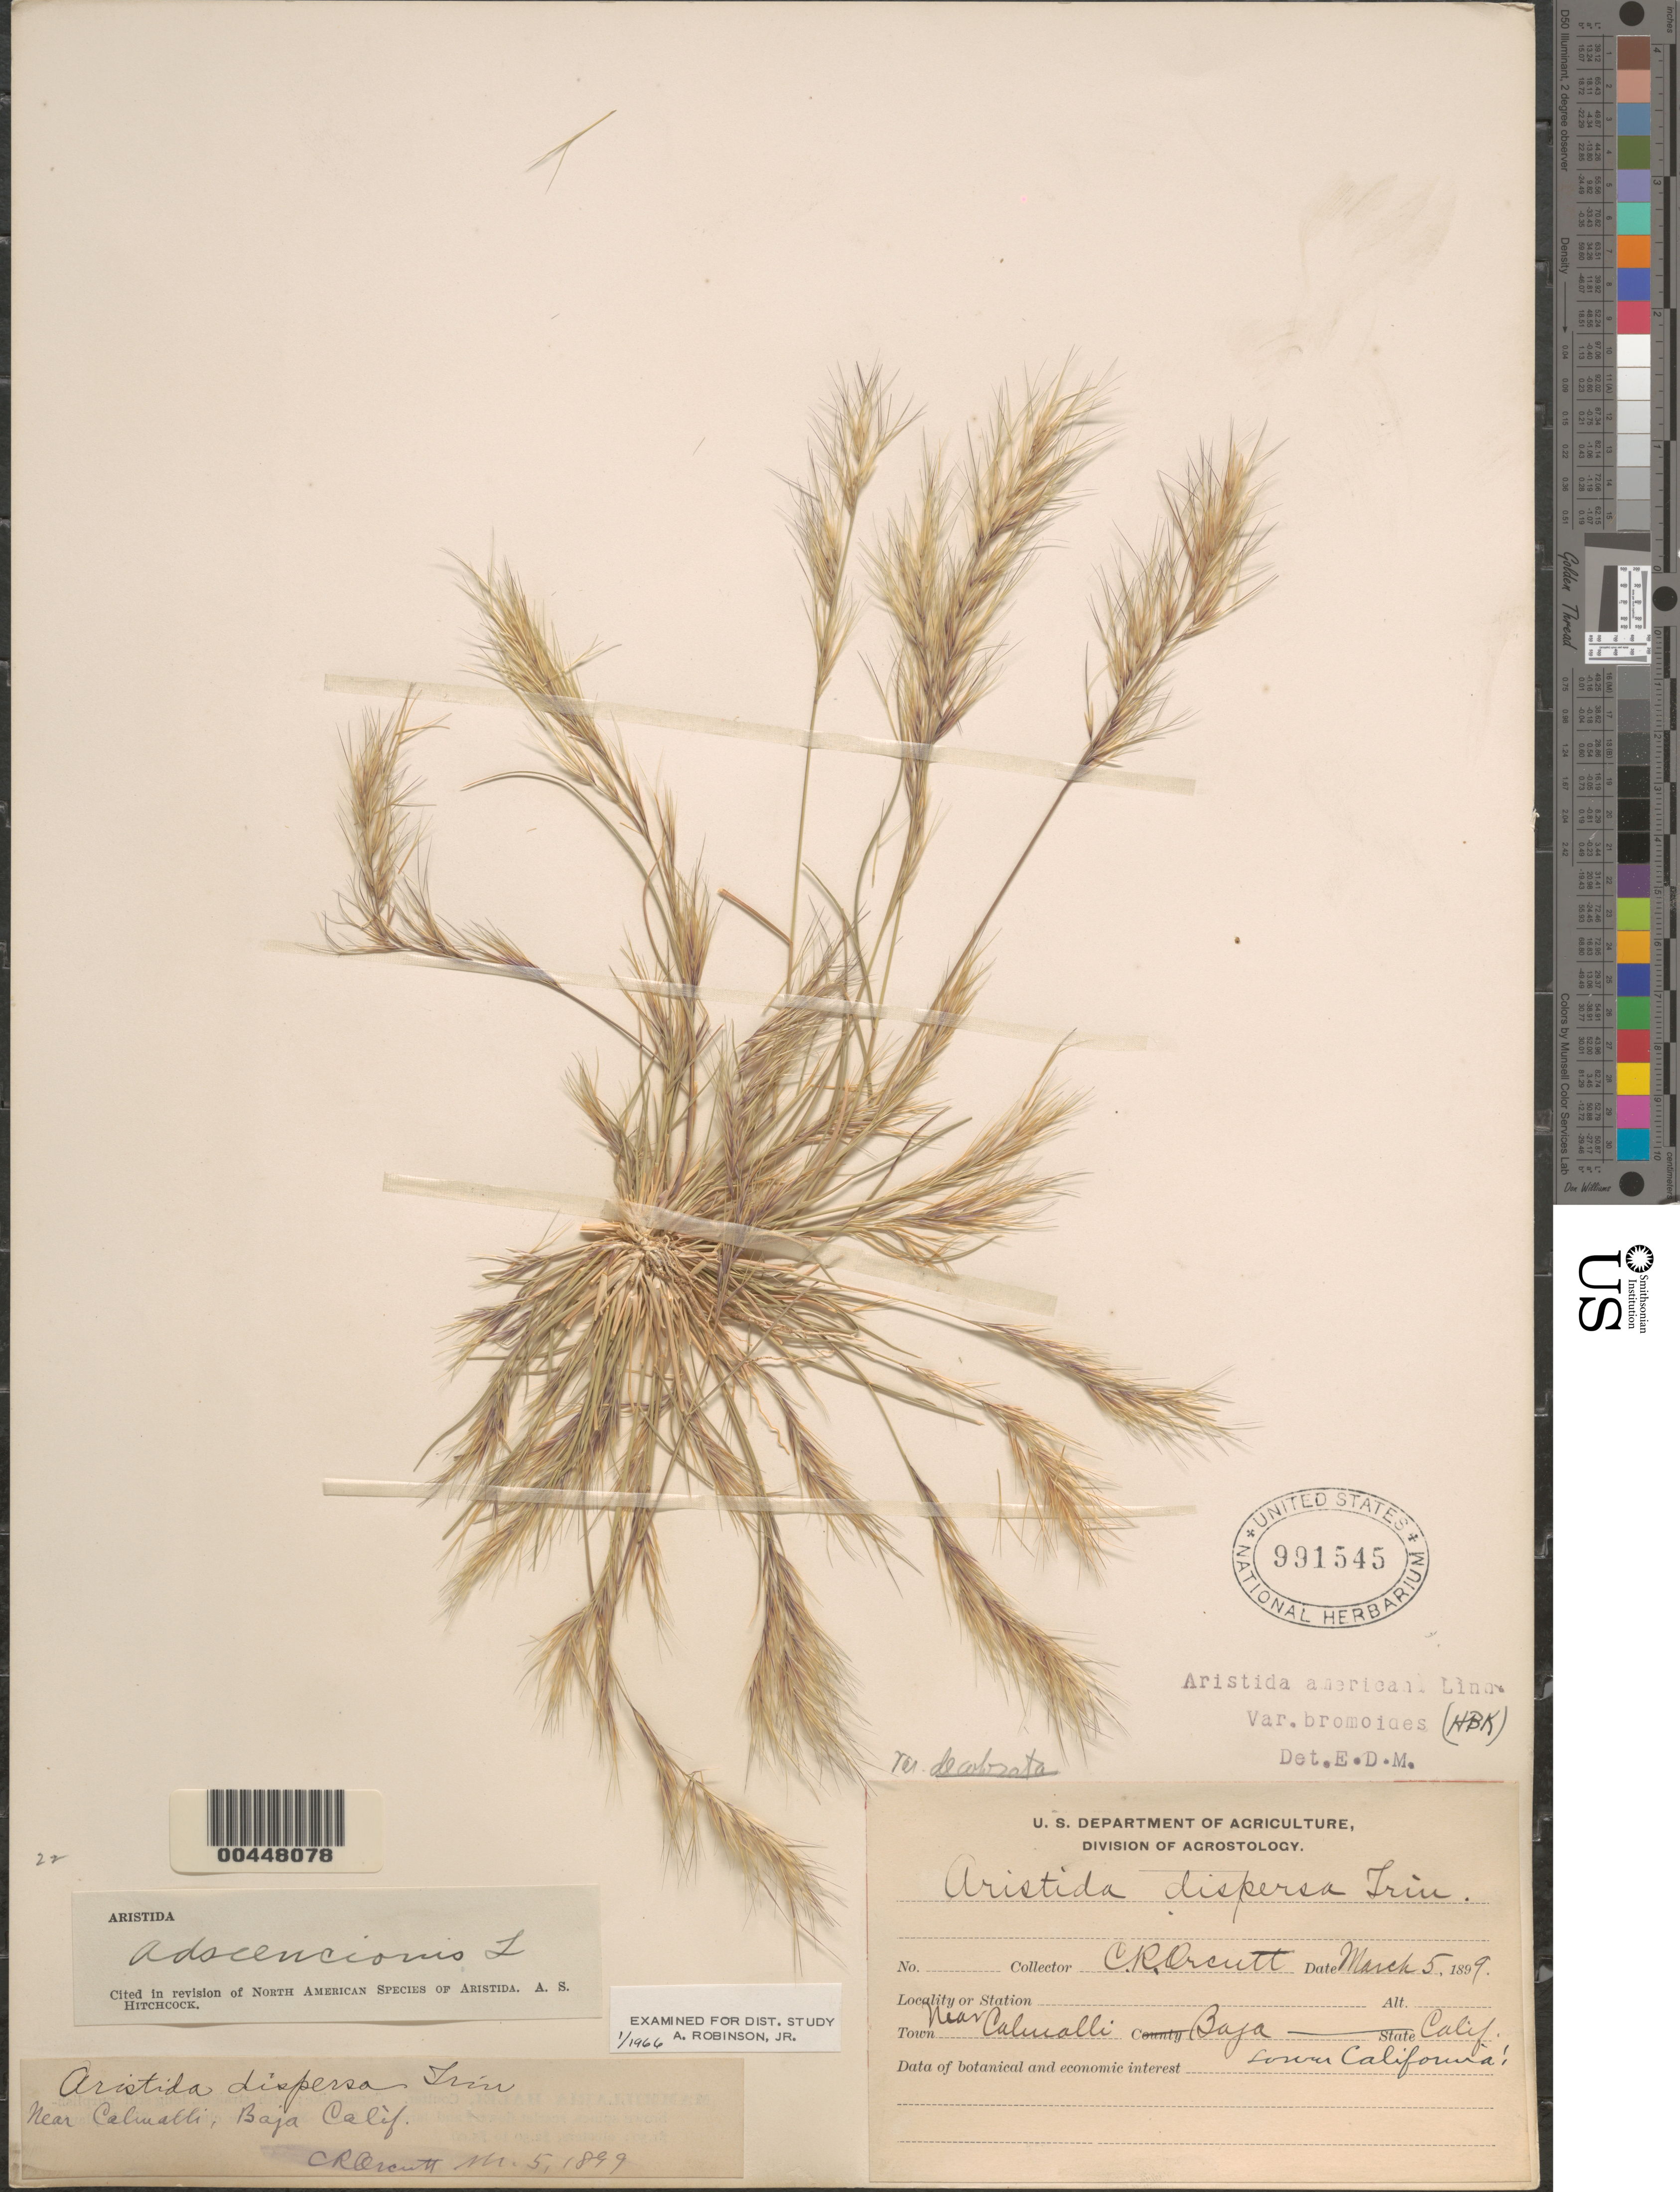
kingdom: Plantae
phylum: Tracheophyta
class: Liliopsida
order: Poales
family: Poaceae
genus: Aristida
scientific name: Aristida adscensionis var. decolorata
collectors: C. R. Orcutt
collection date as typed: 5 Mar 1899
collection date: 1899-03-05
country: Mexico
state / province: Baja California Norte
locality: Near Calwalli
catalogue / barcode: US 991545